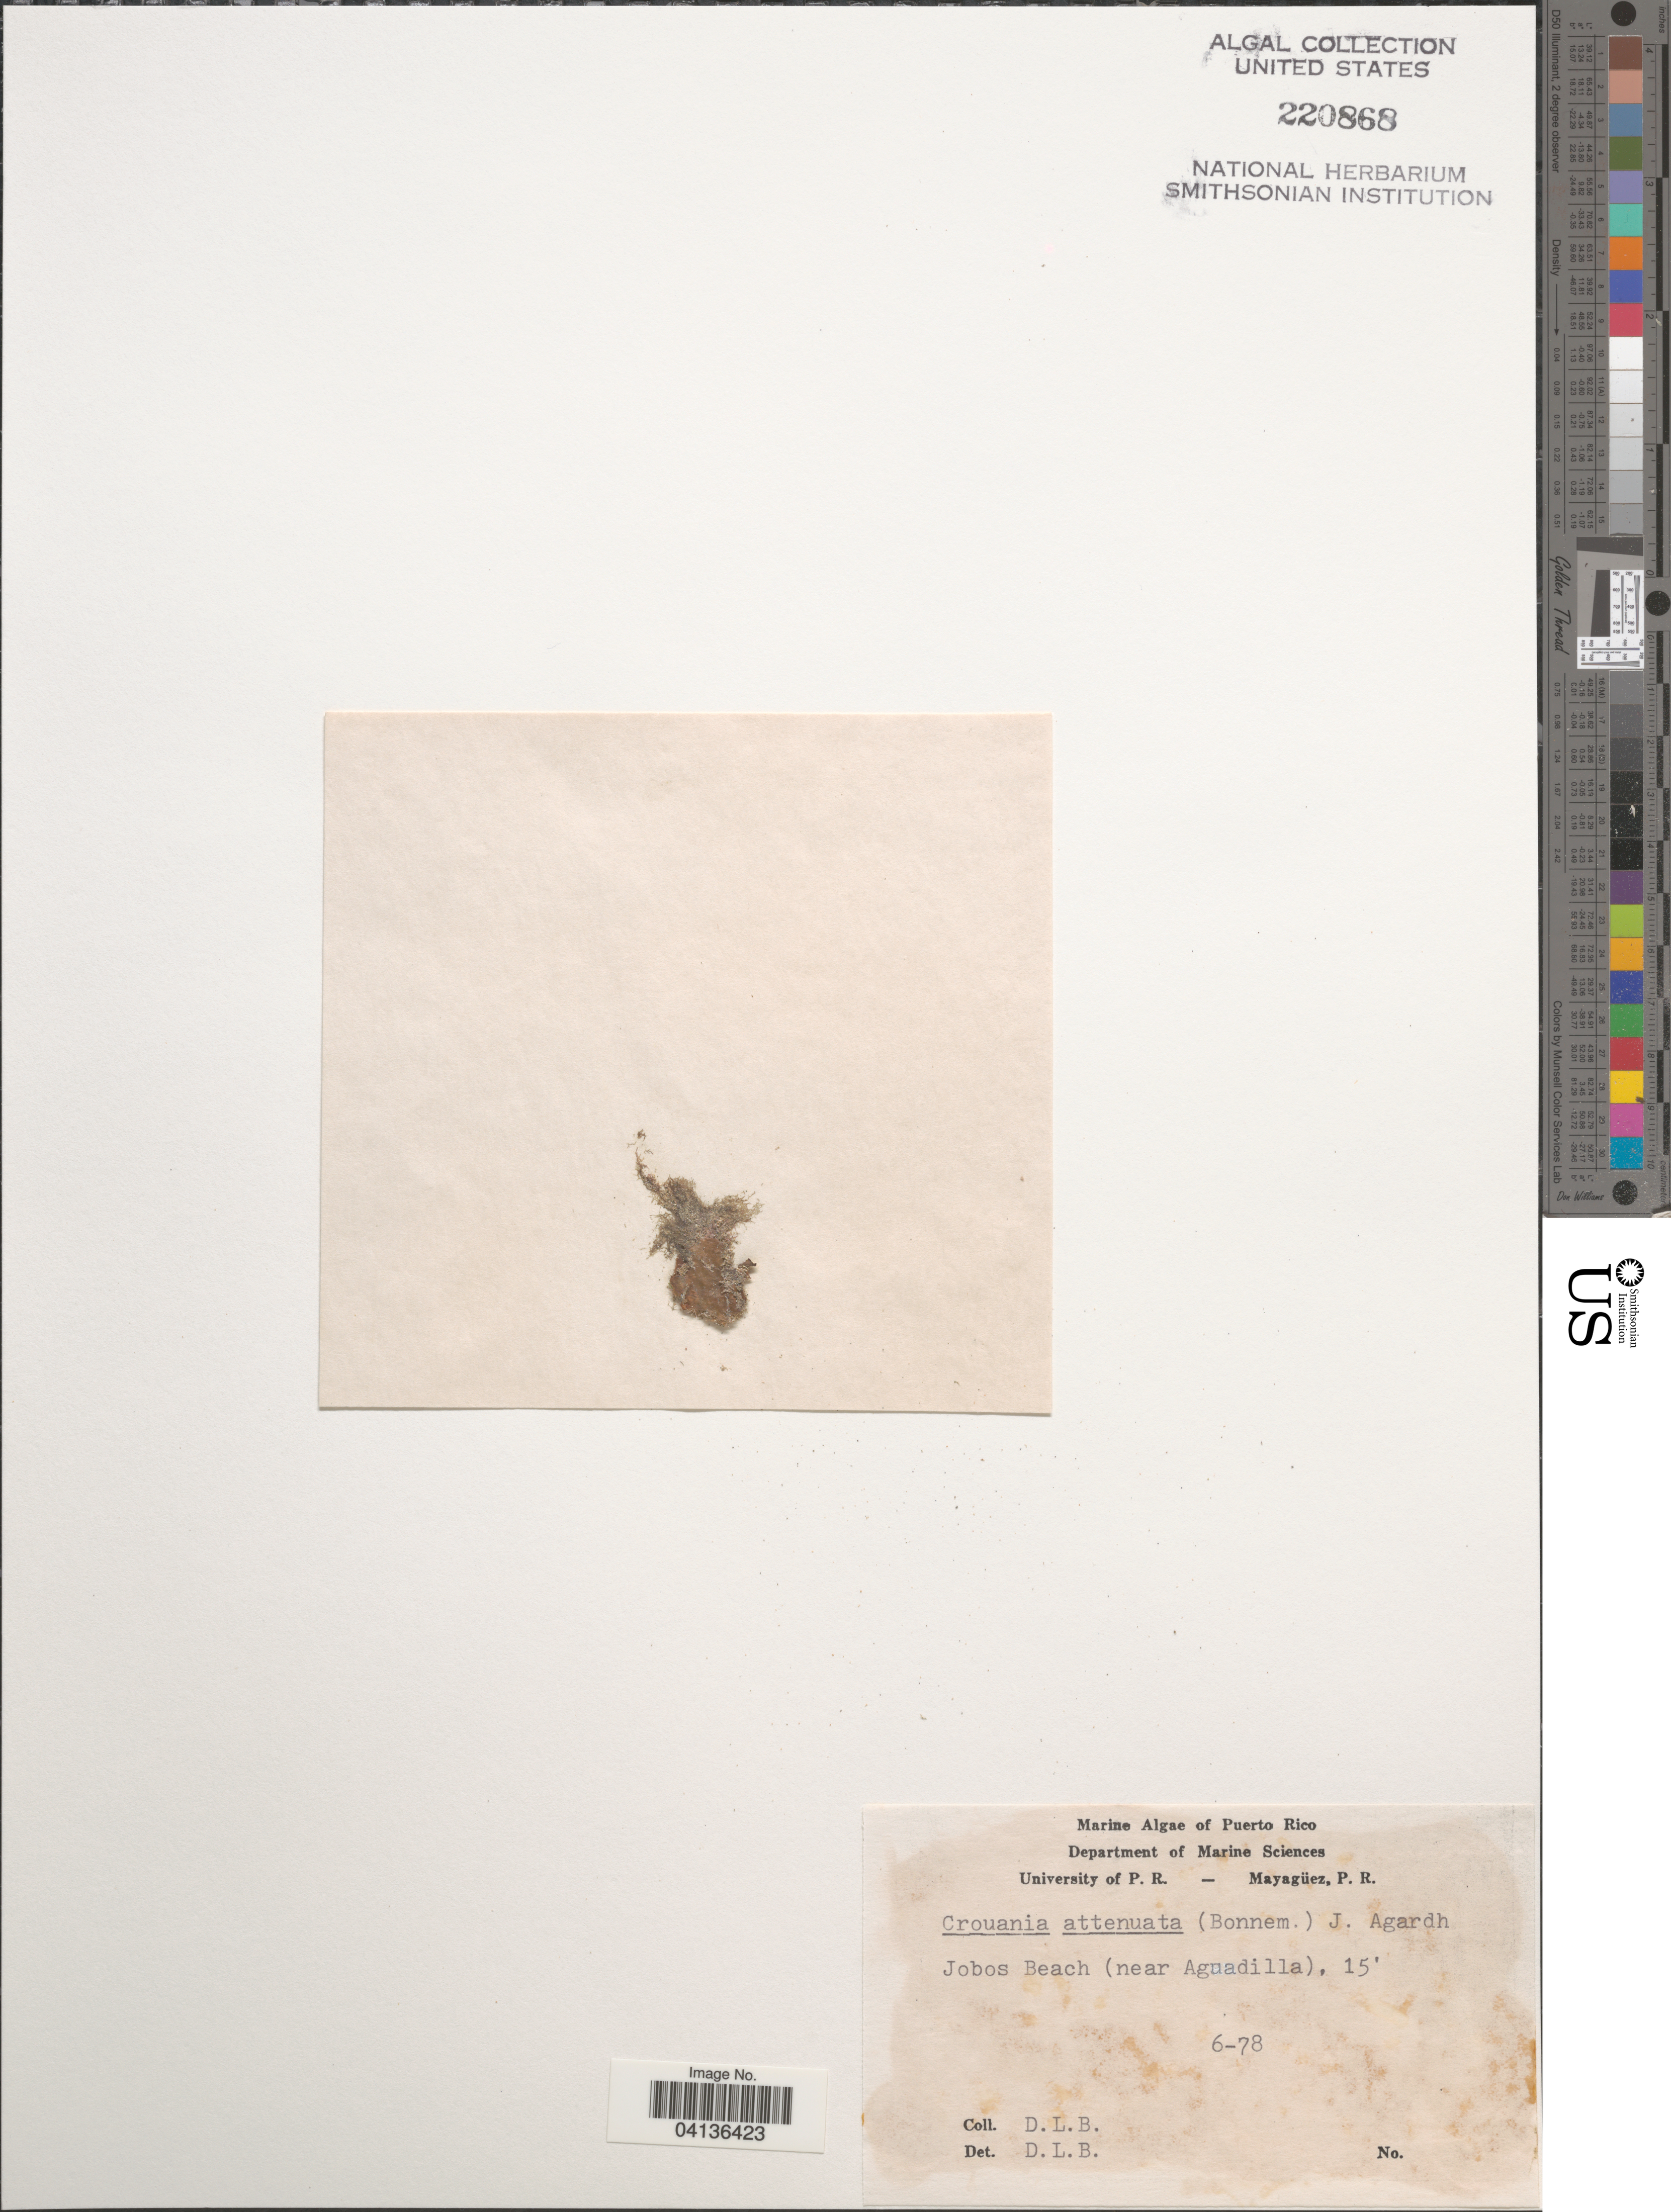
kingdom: Plantae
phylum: Rhodophyta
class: Florideophyceae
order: Ceramiales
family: Callithamniaceae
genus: Crouania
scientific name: Crouania attenuata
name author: (C. Agardh) J. Agardh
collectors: D. L. B.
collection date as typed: Transcribed d/m/y: /6/78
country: Puerto Rico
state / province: Aguadilla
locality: Jobos Beach (near Aguadilla).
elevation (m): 5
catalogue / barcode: US 220868